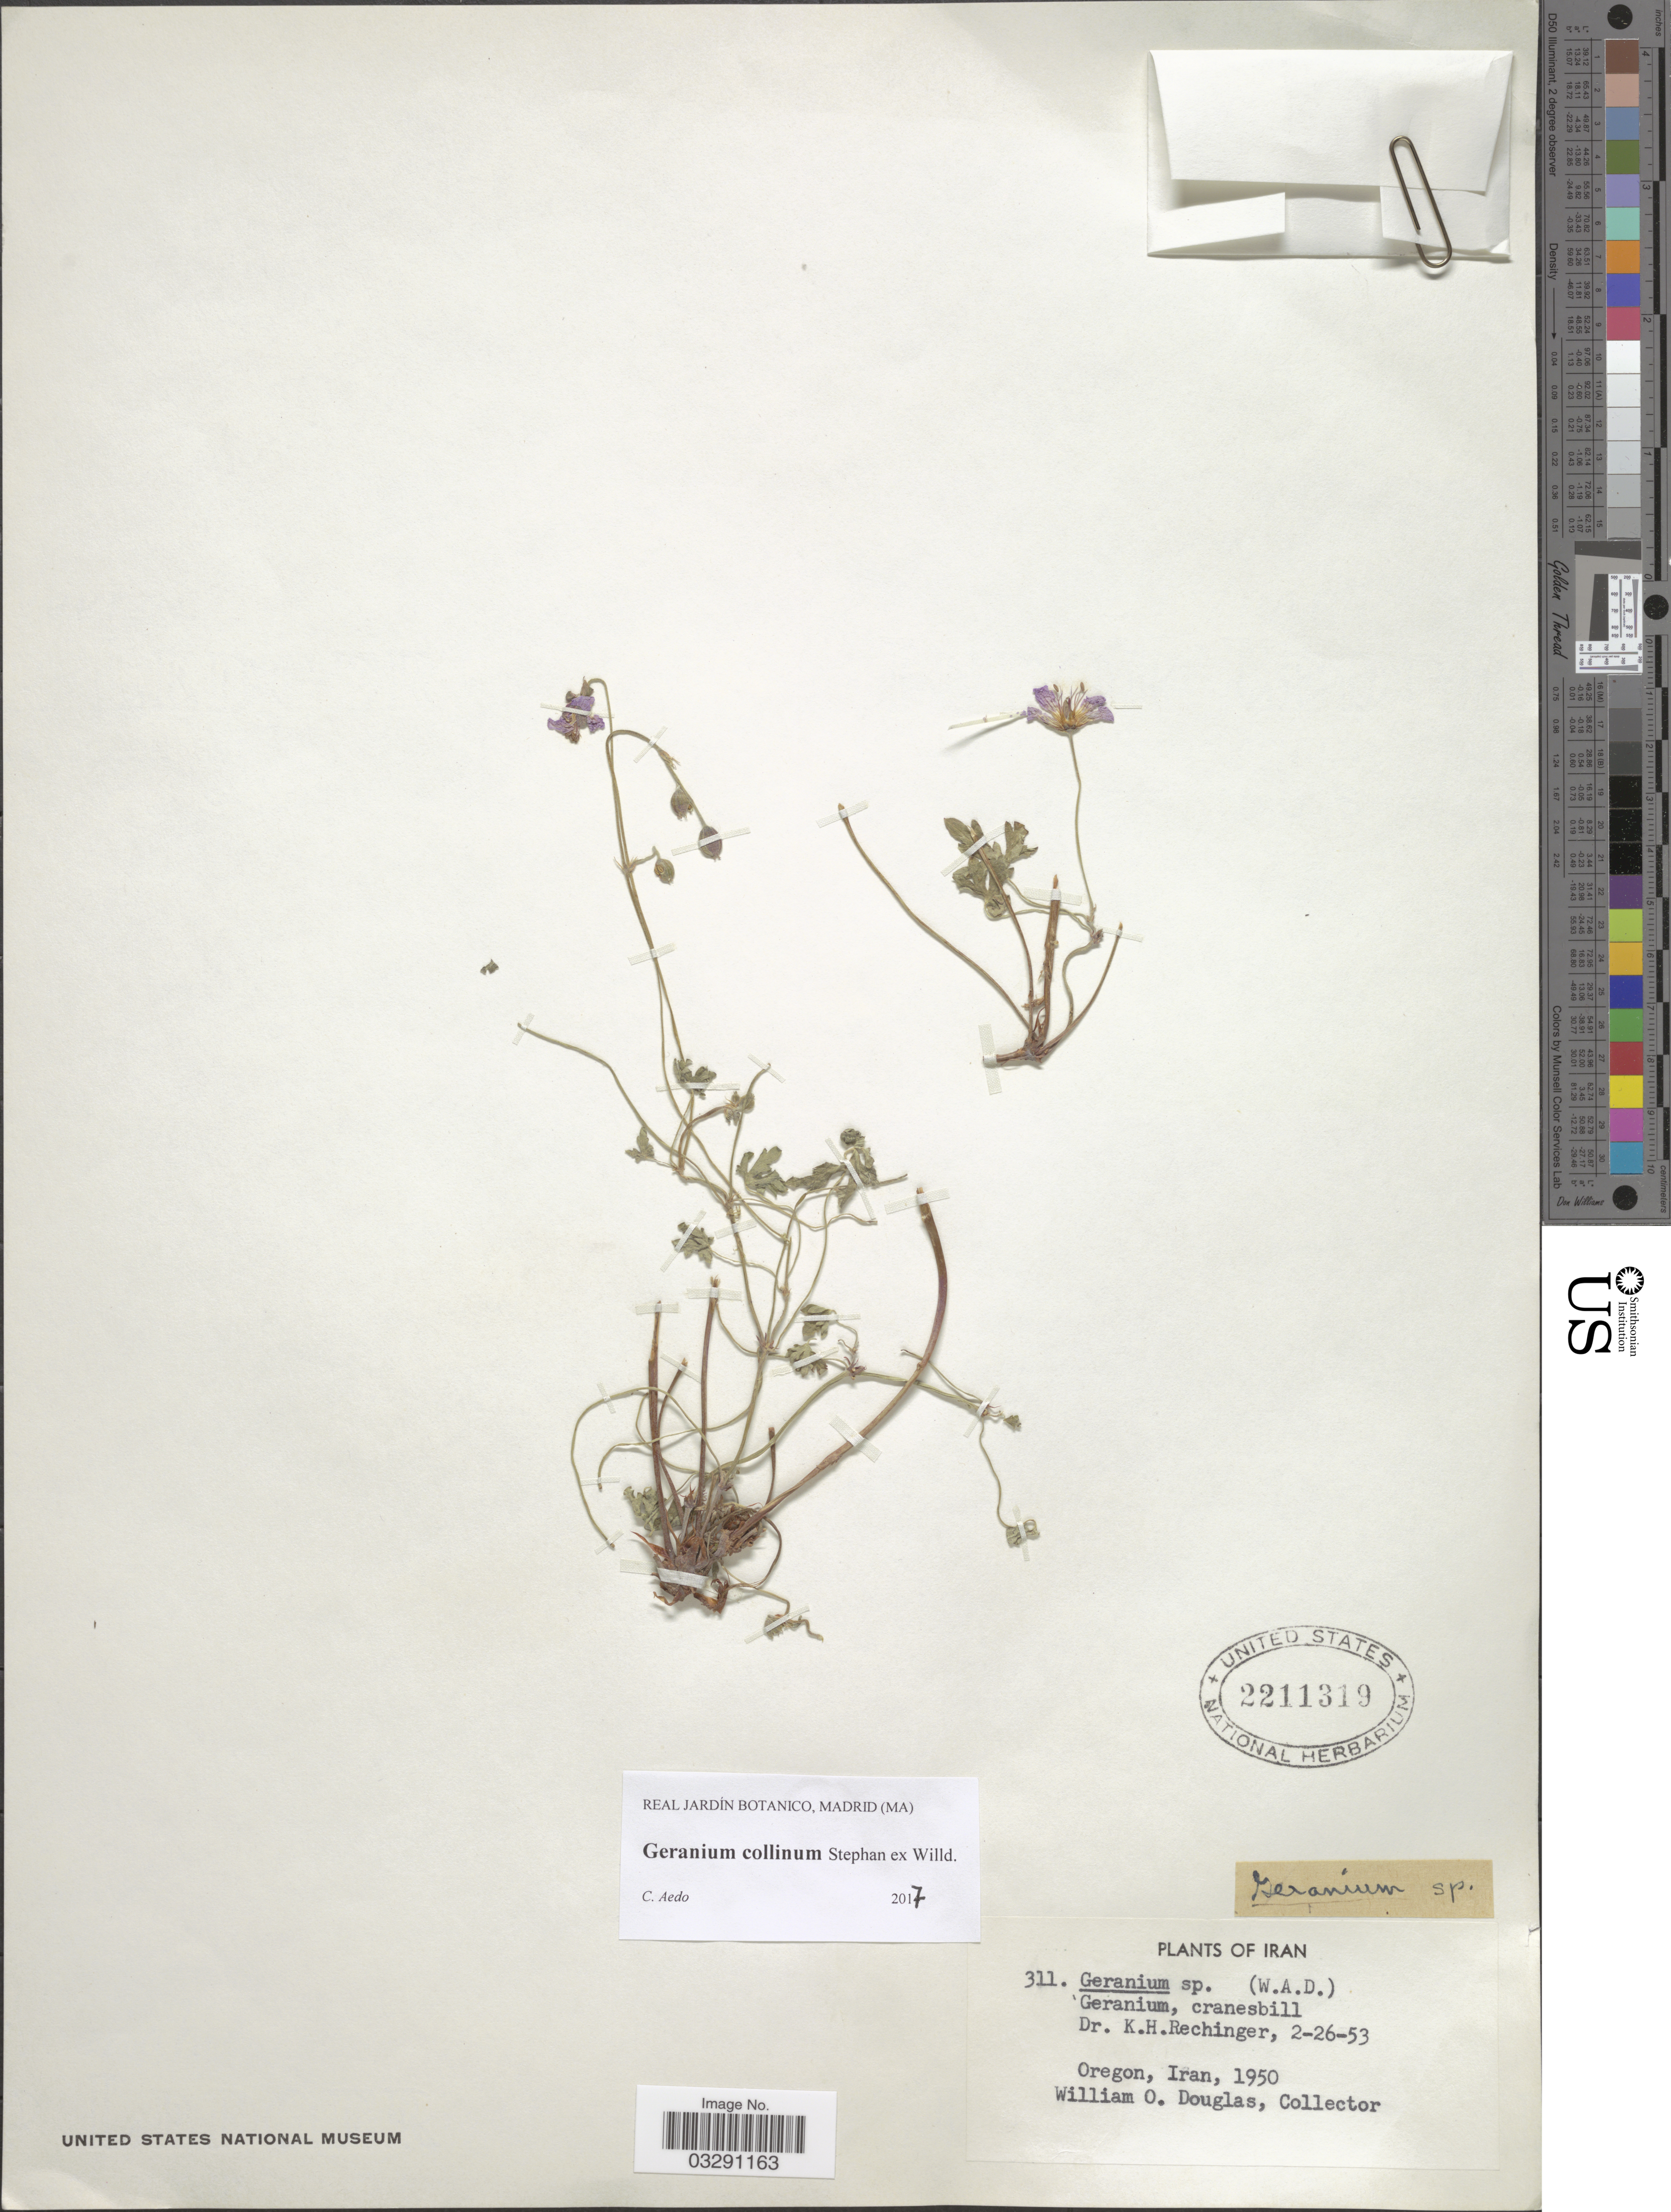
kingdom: Plantae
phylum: Tracheophyta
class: Magnoliopsida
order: Geraniales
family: Geraniaceae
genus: Geranium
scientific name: Geranium collinum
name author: Stephan ex Willd.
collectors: W. Douglas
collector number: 311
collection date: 1950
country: Iran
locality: Oregon.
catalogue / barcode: US 2211319